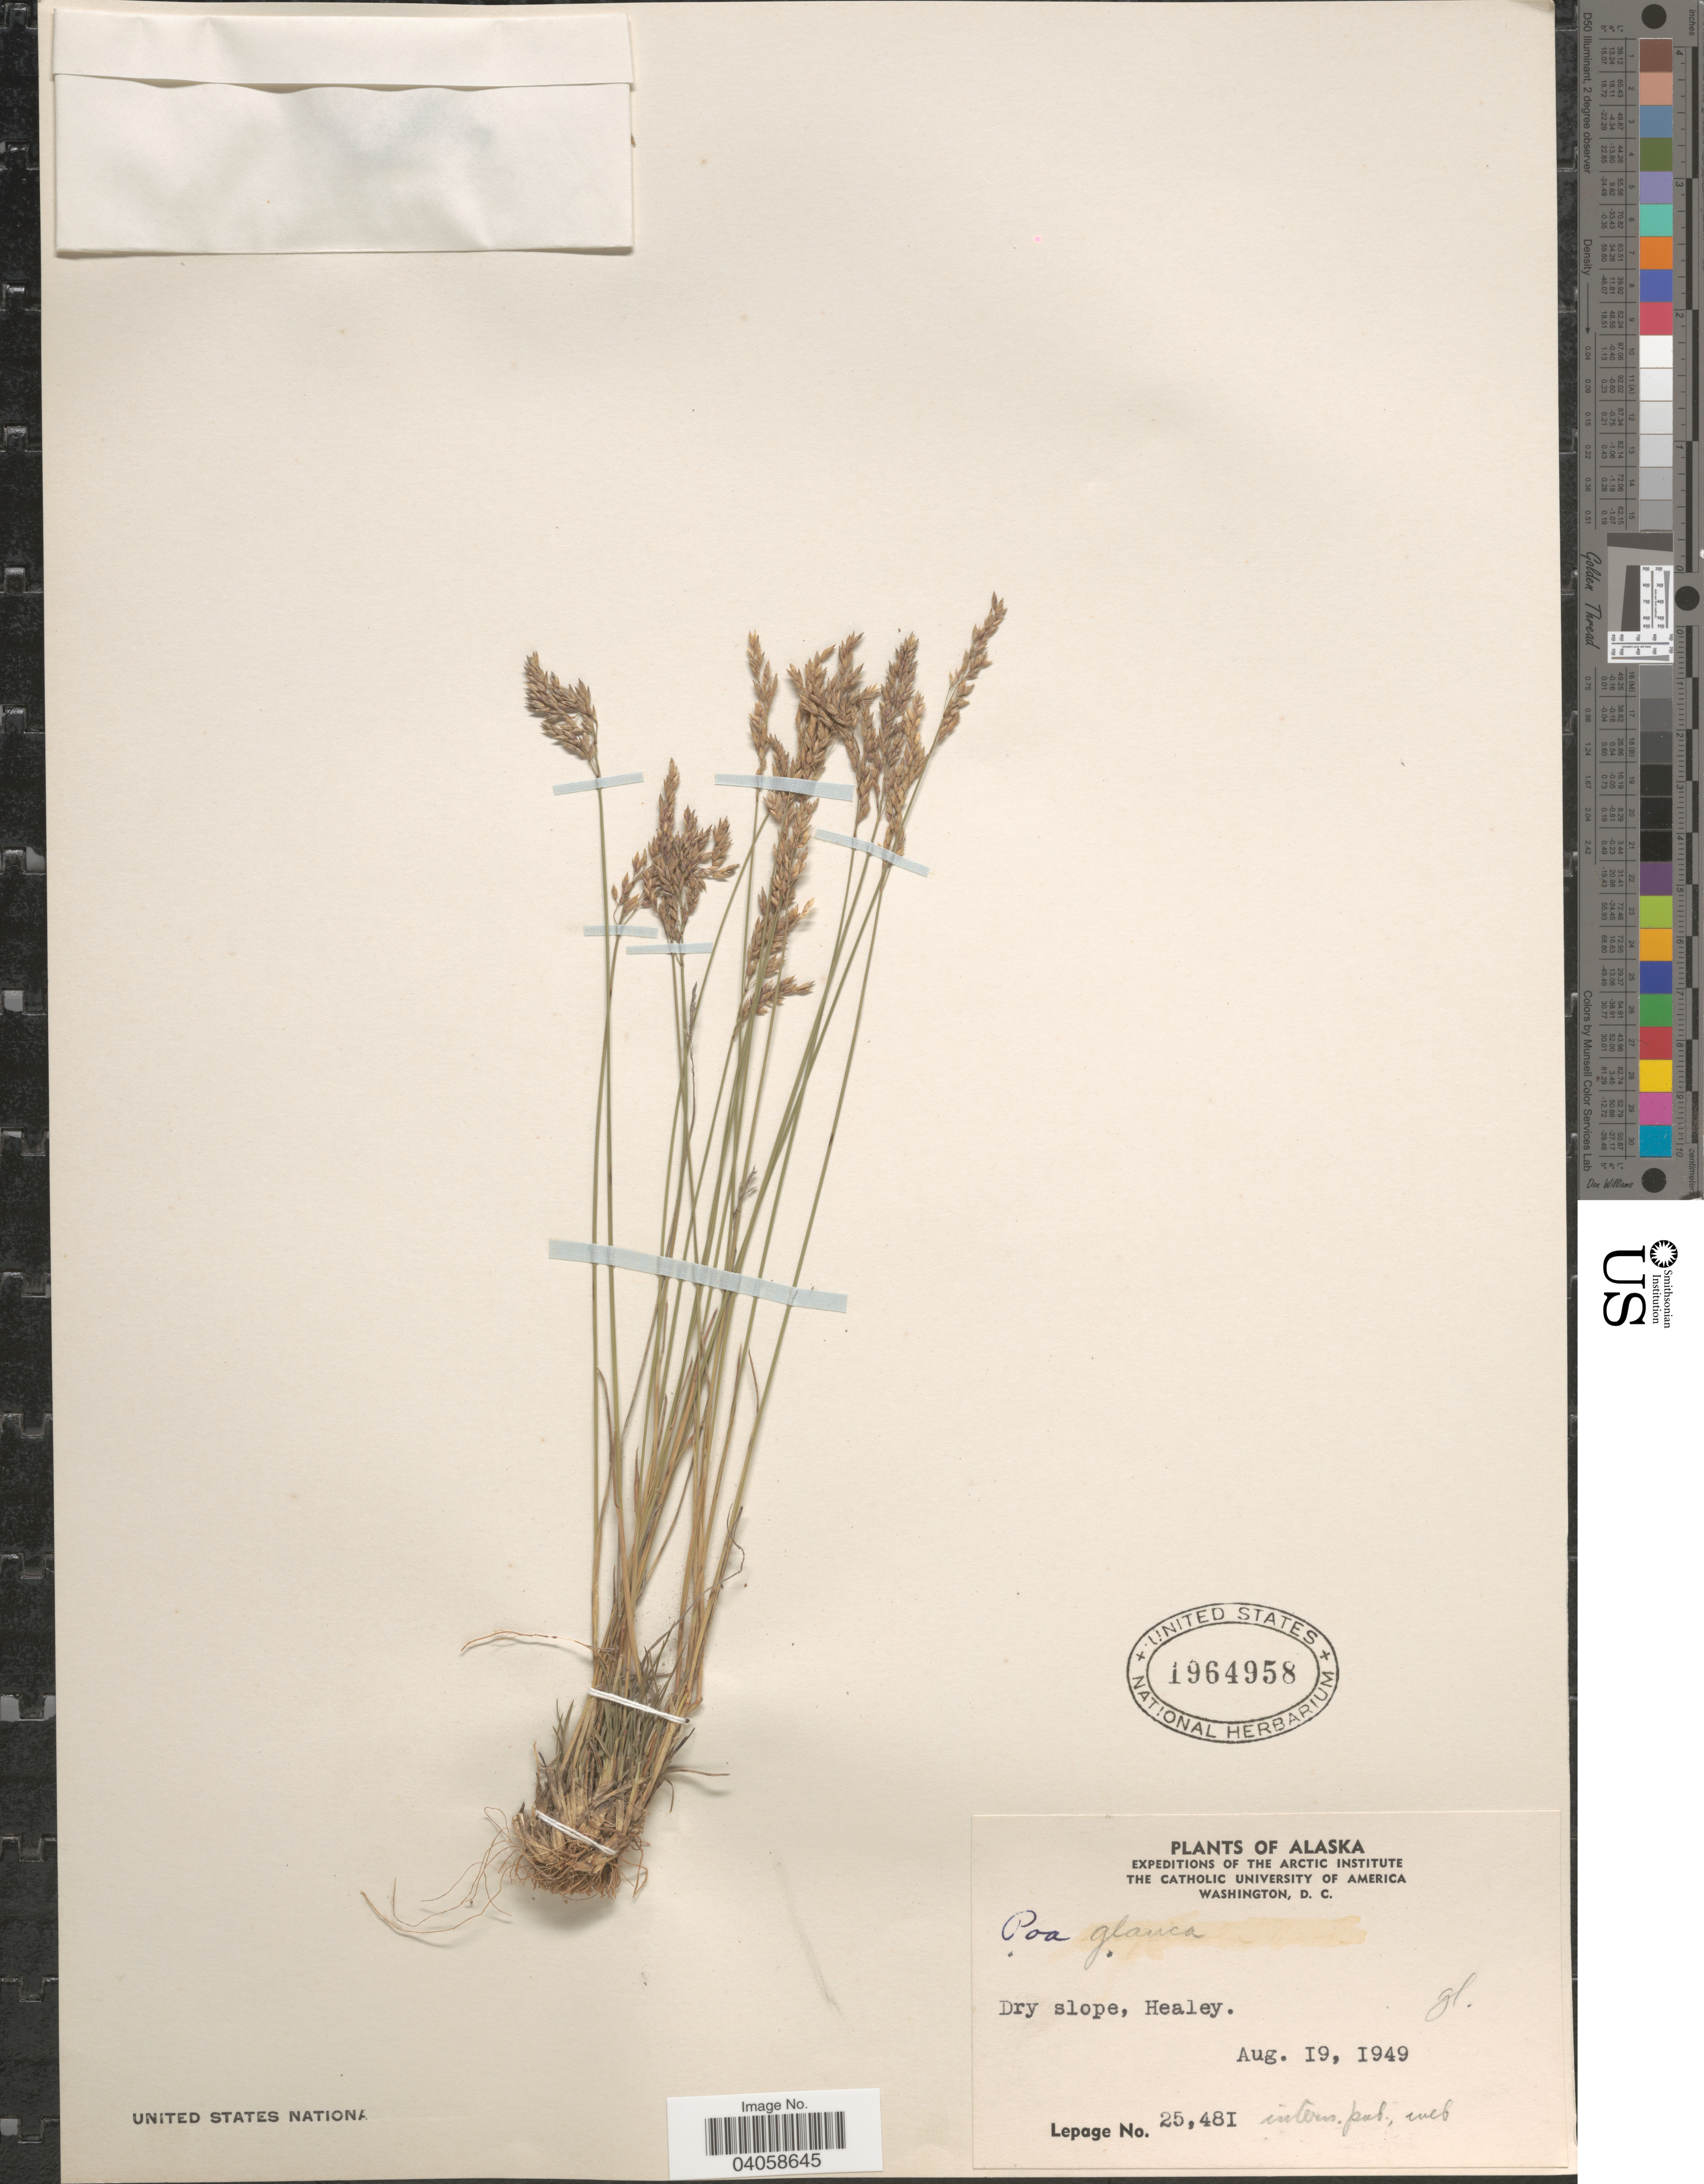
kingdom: Plantae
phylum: Tracheophyta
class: Liliopsida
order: Poales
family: Poaceae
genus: Poa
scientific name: Poa glauca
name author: Vahl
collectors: -. LePage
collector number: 25481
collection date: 1949-08-19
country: United States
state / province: Alaska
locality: Dry slope, Healey.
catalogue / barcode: US 1964958